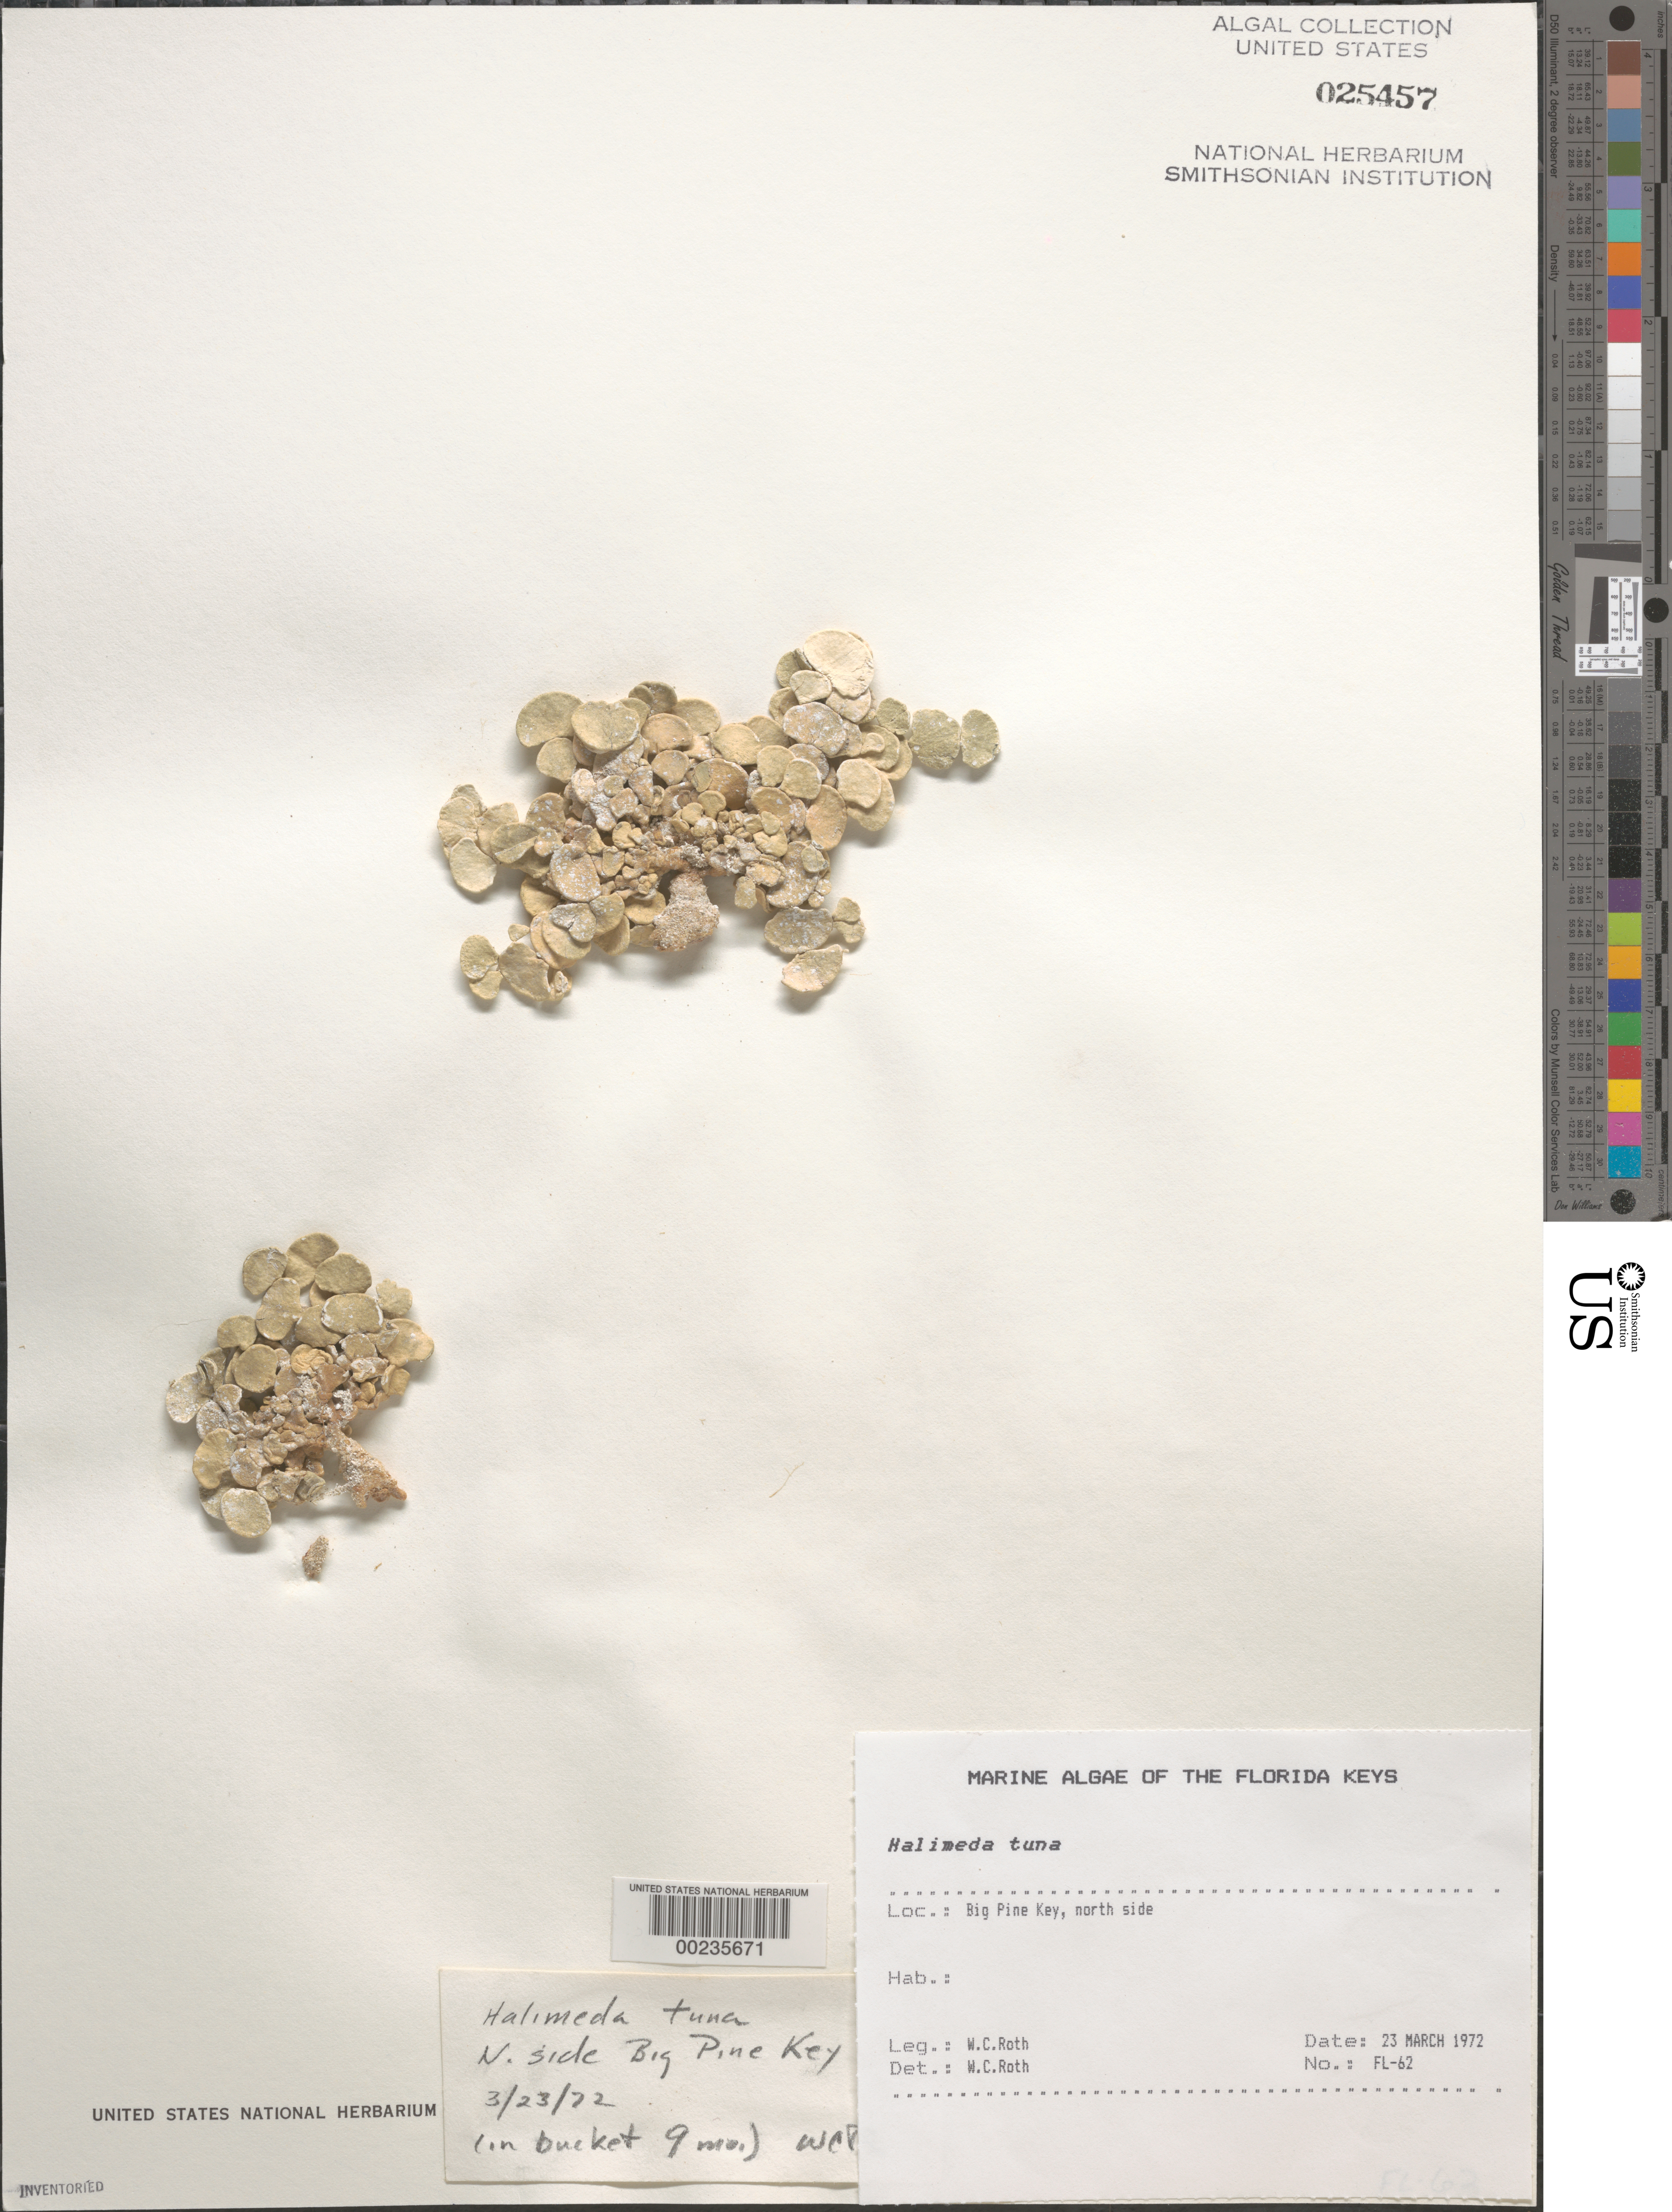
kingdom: Plantae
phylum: Chlorophyta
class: Ulvophyceae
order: Bryopsidales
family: Halimedaceae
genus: Halimeda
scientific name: Halimeda tuna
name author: (J. Ellis & Sol.) J.V.Lamouroux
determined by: Roth, W. C.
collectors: W. C. Roth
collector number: Fl-62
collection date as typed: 23 Mar 1972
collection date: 1972-03-23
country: United States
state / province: Florida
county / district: Monroe County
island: Big Pine Key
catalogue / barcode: US 25457